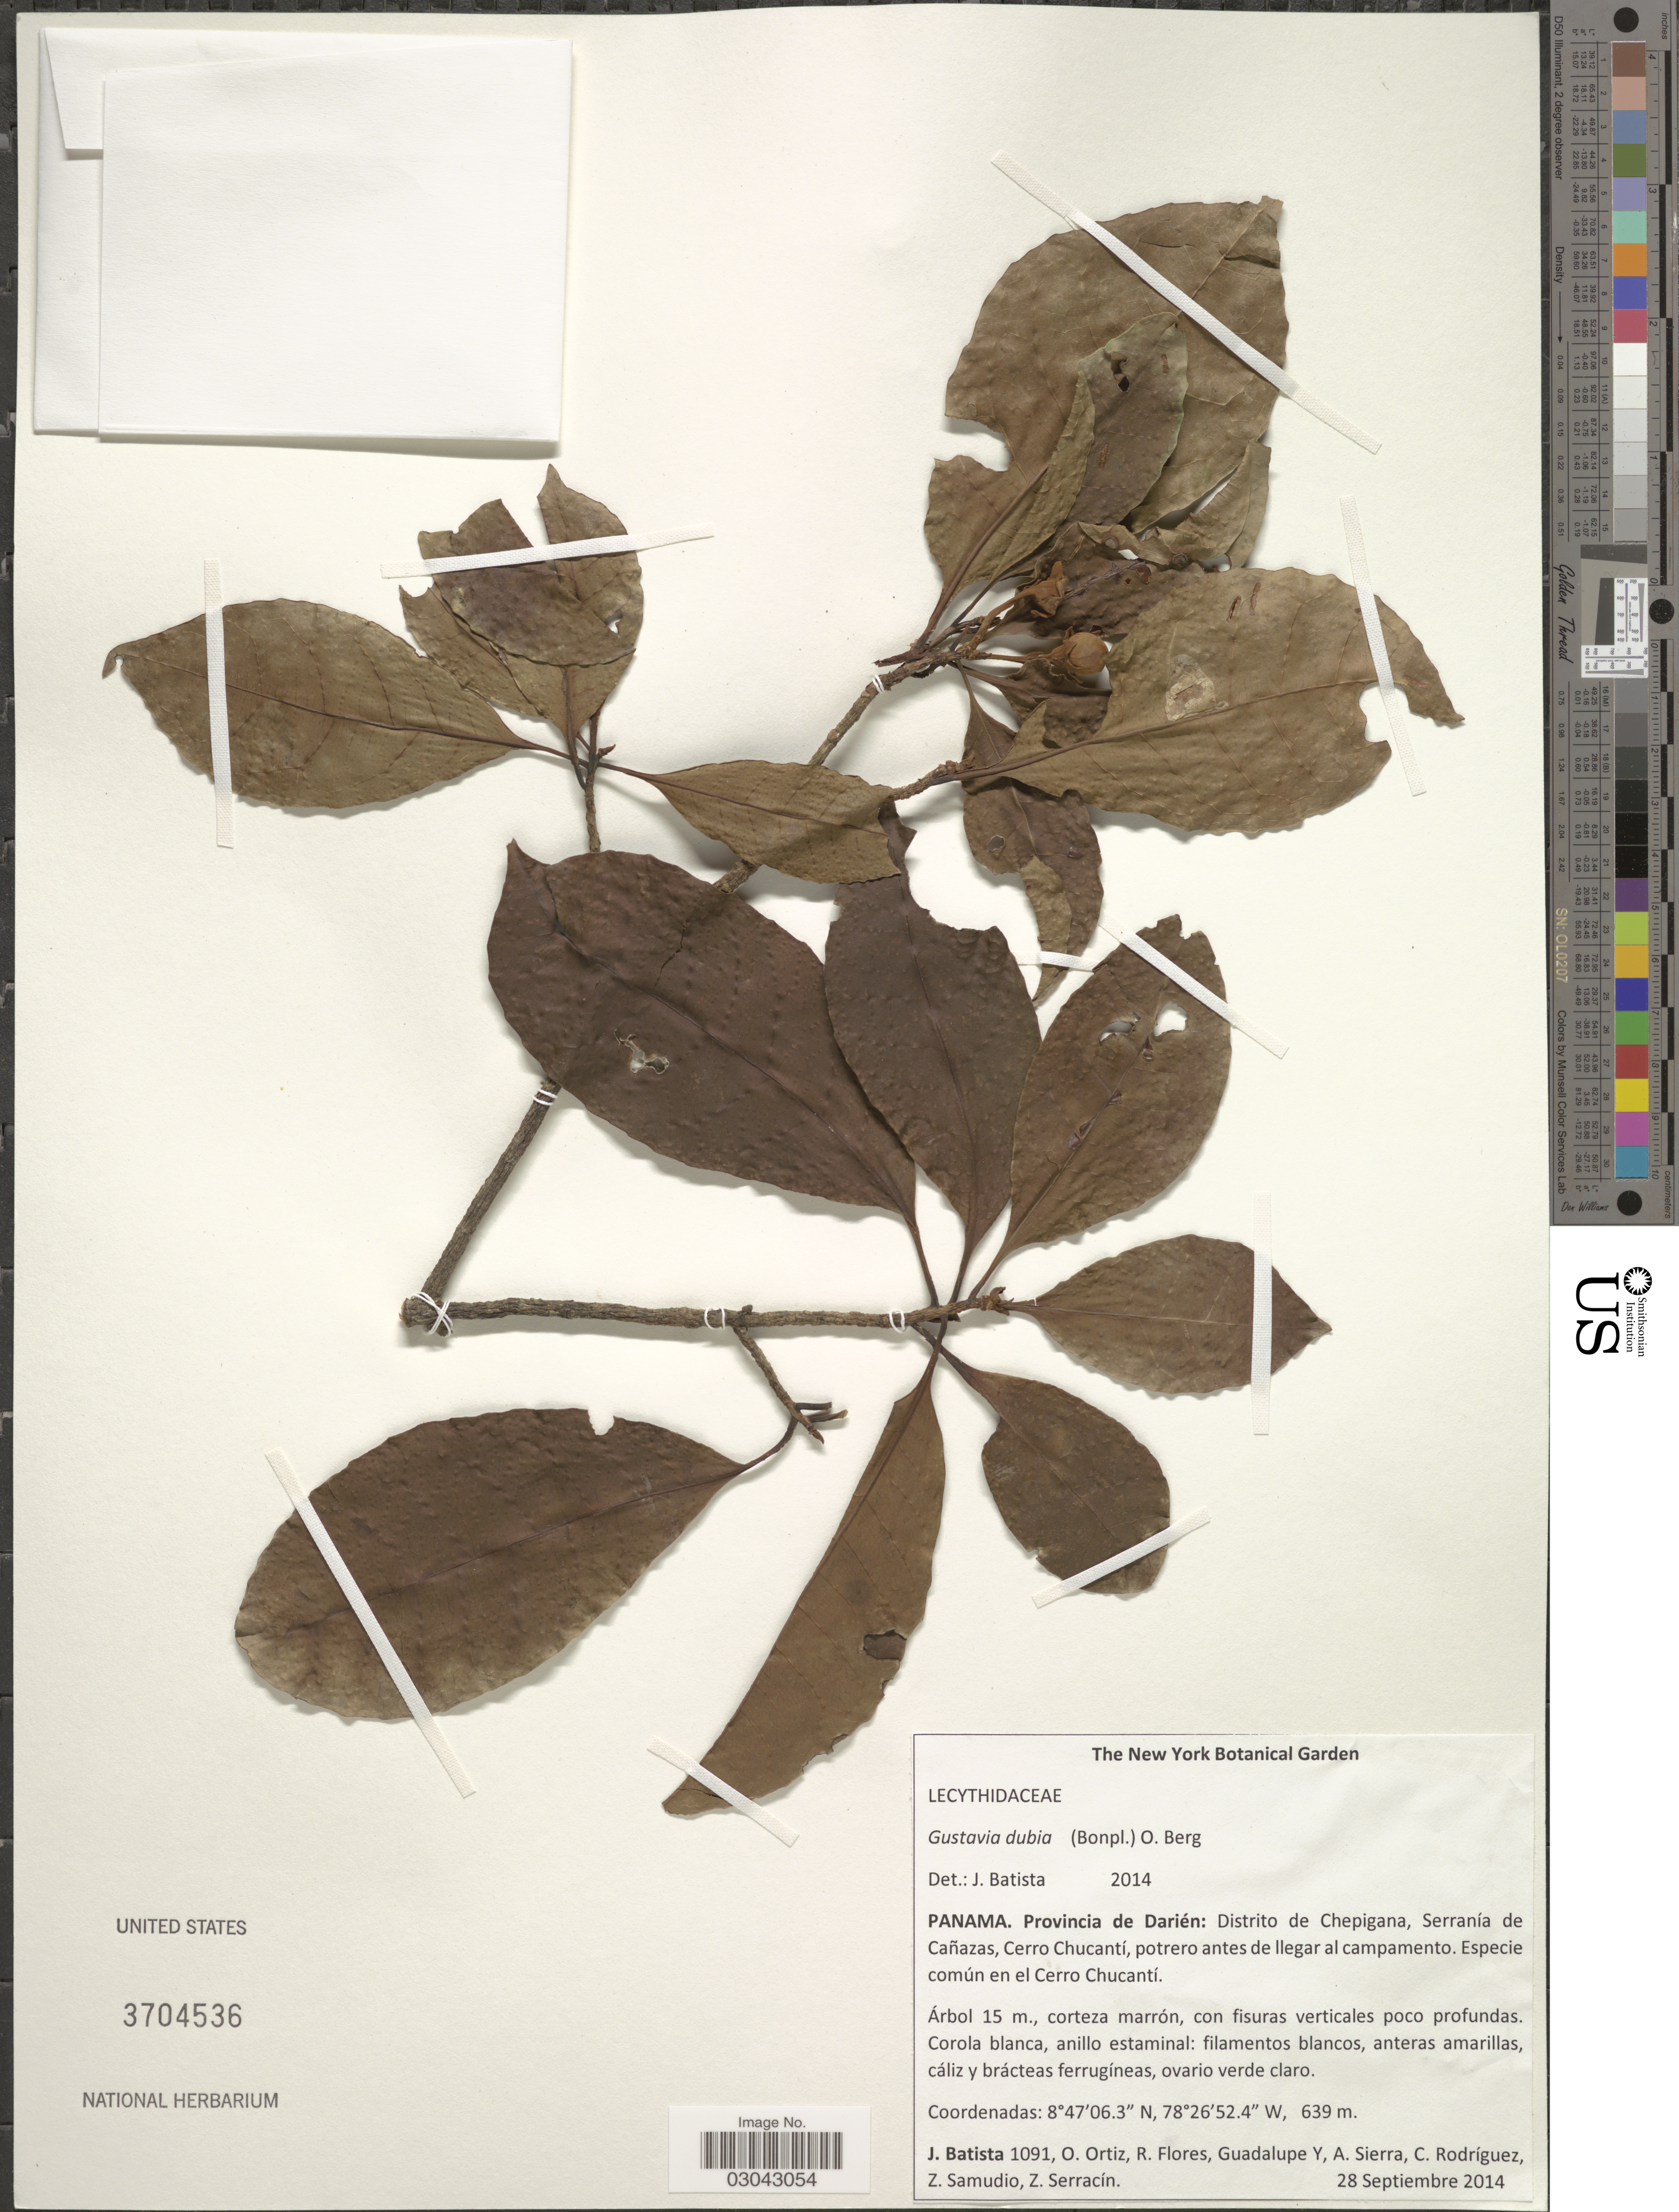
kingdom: Plantae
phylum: Tracheophyta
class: Magnoliopsida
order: Ericales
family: Lecythidaceae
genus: Gustavia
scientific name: Gustavia dubia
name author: (Kunth) O. Berg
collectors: J. Batista, O. O. Ortiz, R. Flores, Guadalupe & et al.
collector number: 1091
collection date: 2014-09-28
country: Panama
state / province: Darién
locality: Distrito de Chepigana, Serranía de Cañazasm Cerro Chucantí, potrero antes de llegar al campamento. Especie común en el Cerro Chucantí.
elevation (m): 639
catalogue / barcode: US 3704536